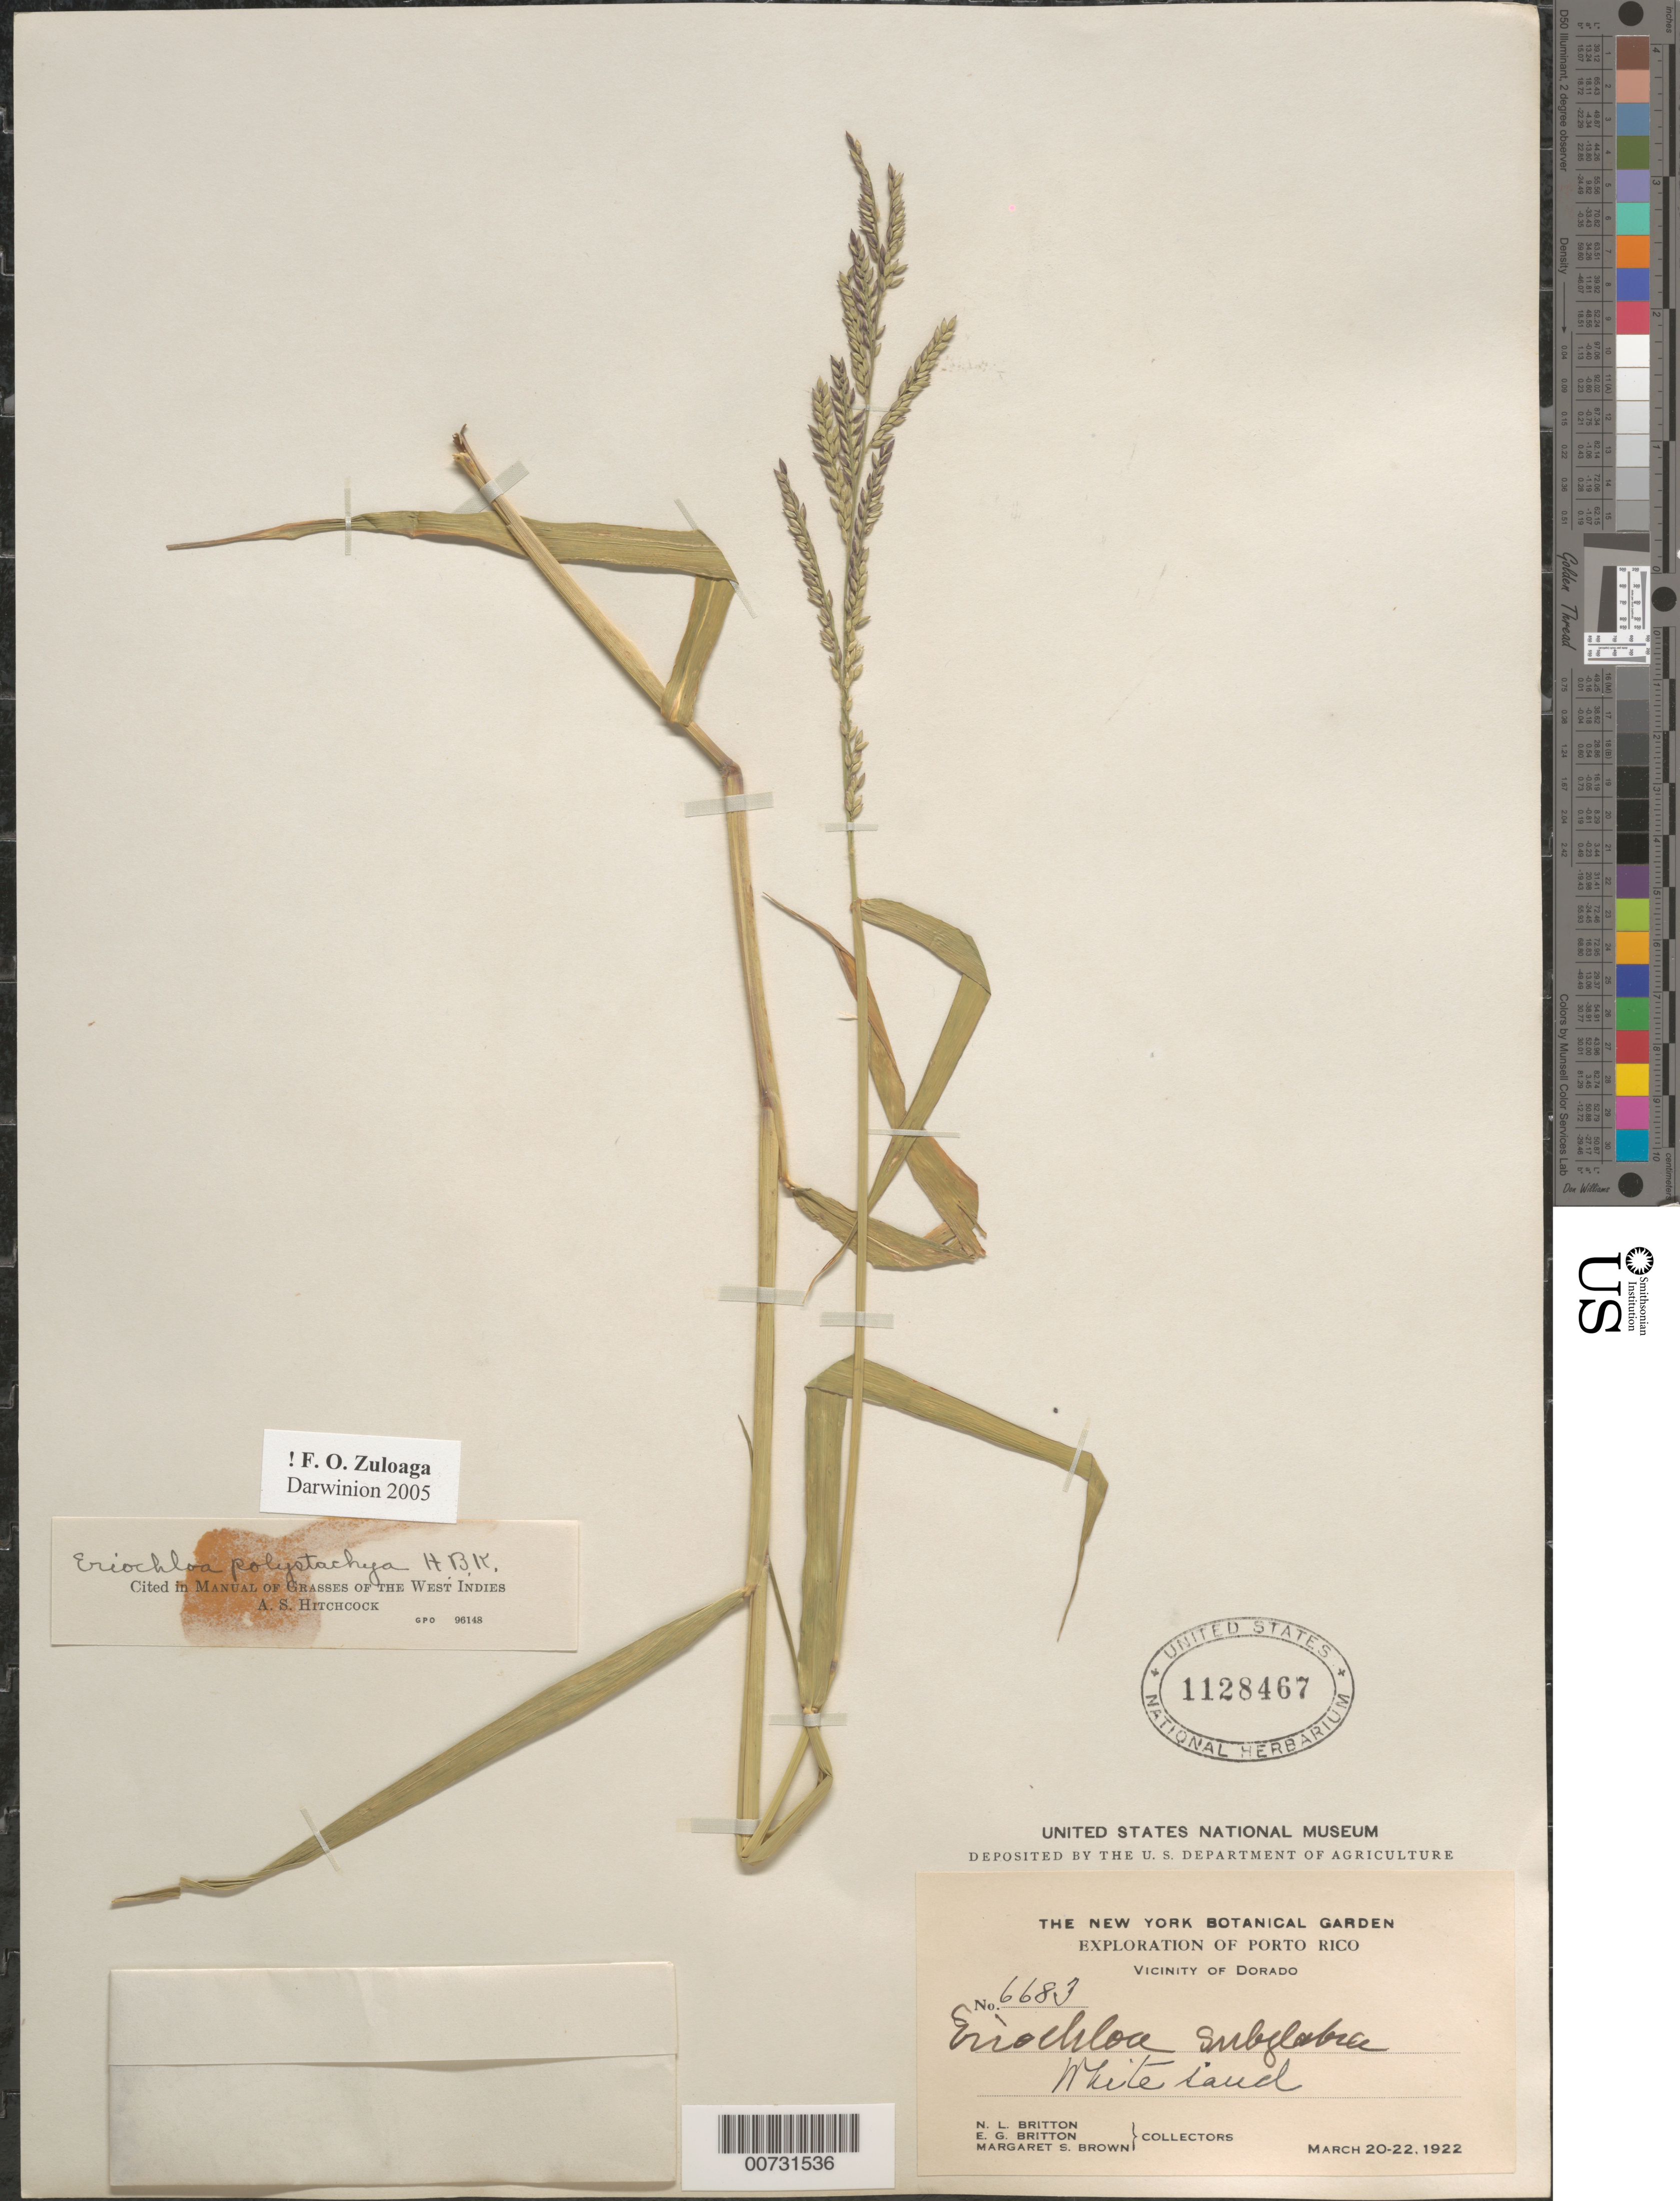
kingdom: Plantae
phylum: Tracheophyta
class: Liliopsida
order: Poales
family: Poaceae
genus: Eriochloa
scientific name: Eriochloa polystachya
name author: Kunth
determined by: Hitchcock, Albert S.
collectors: N. Britton, E. G. Britton & M. S. Brown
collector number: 6683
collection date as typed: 20 Mar 1922 to 22 Mar 1922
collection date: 1922-03-20/1922-03-22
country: Puerto Rico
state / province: Dorado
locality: Dorado, vic of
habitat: White sand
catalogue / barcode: US 1128467